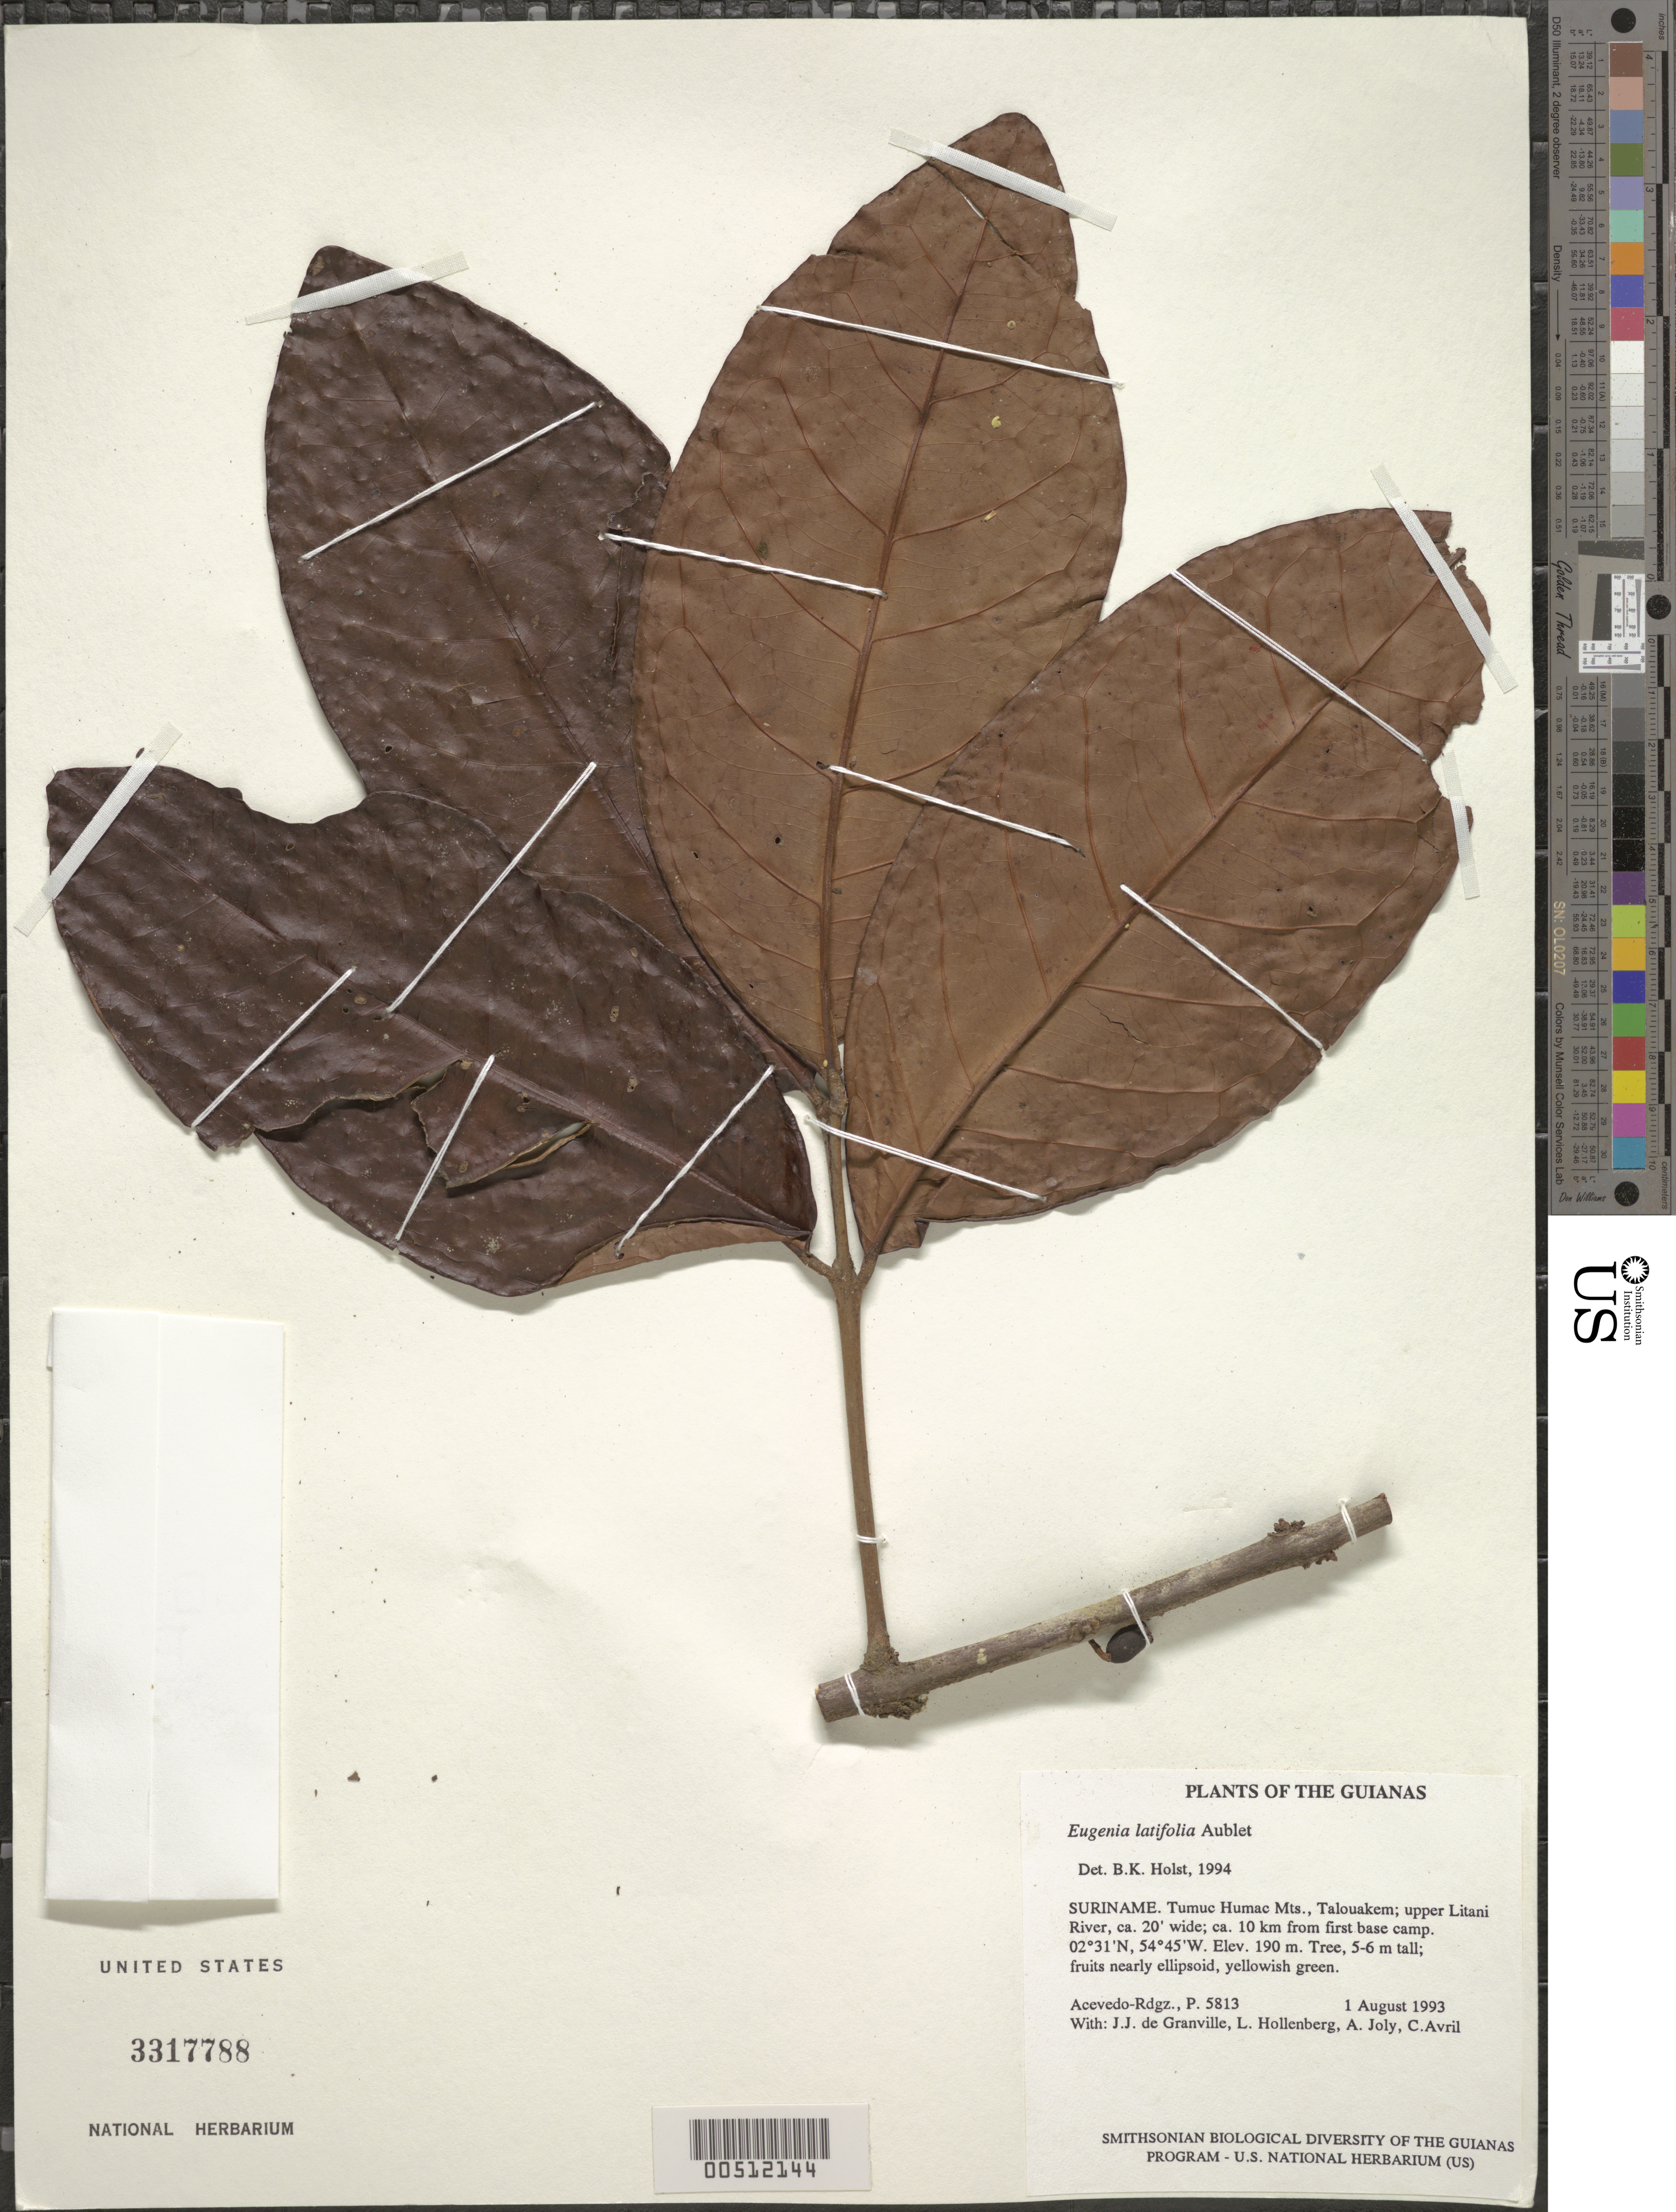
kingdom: Plantae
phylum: Tracheophyta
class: Magnoliopsida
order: Myrtales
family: Myrtaceae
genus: Eugenia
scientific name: Eugenia latifolia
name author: Aubl.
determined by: Holst, Bruce K.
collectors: P. Acevedo-Rodr., J.-J. de Granville, A. Joly, A. Boyer & L. Hollenberg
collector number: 5813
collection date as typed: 01 Aug 1993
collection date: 1993-08-01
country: Suriname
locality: Tumuc Humac Mts., Talouakem; upper Litani River, ca. 20' wide; ca. 10 km from first base camp.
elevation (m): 190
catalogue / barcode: US 3317788